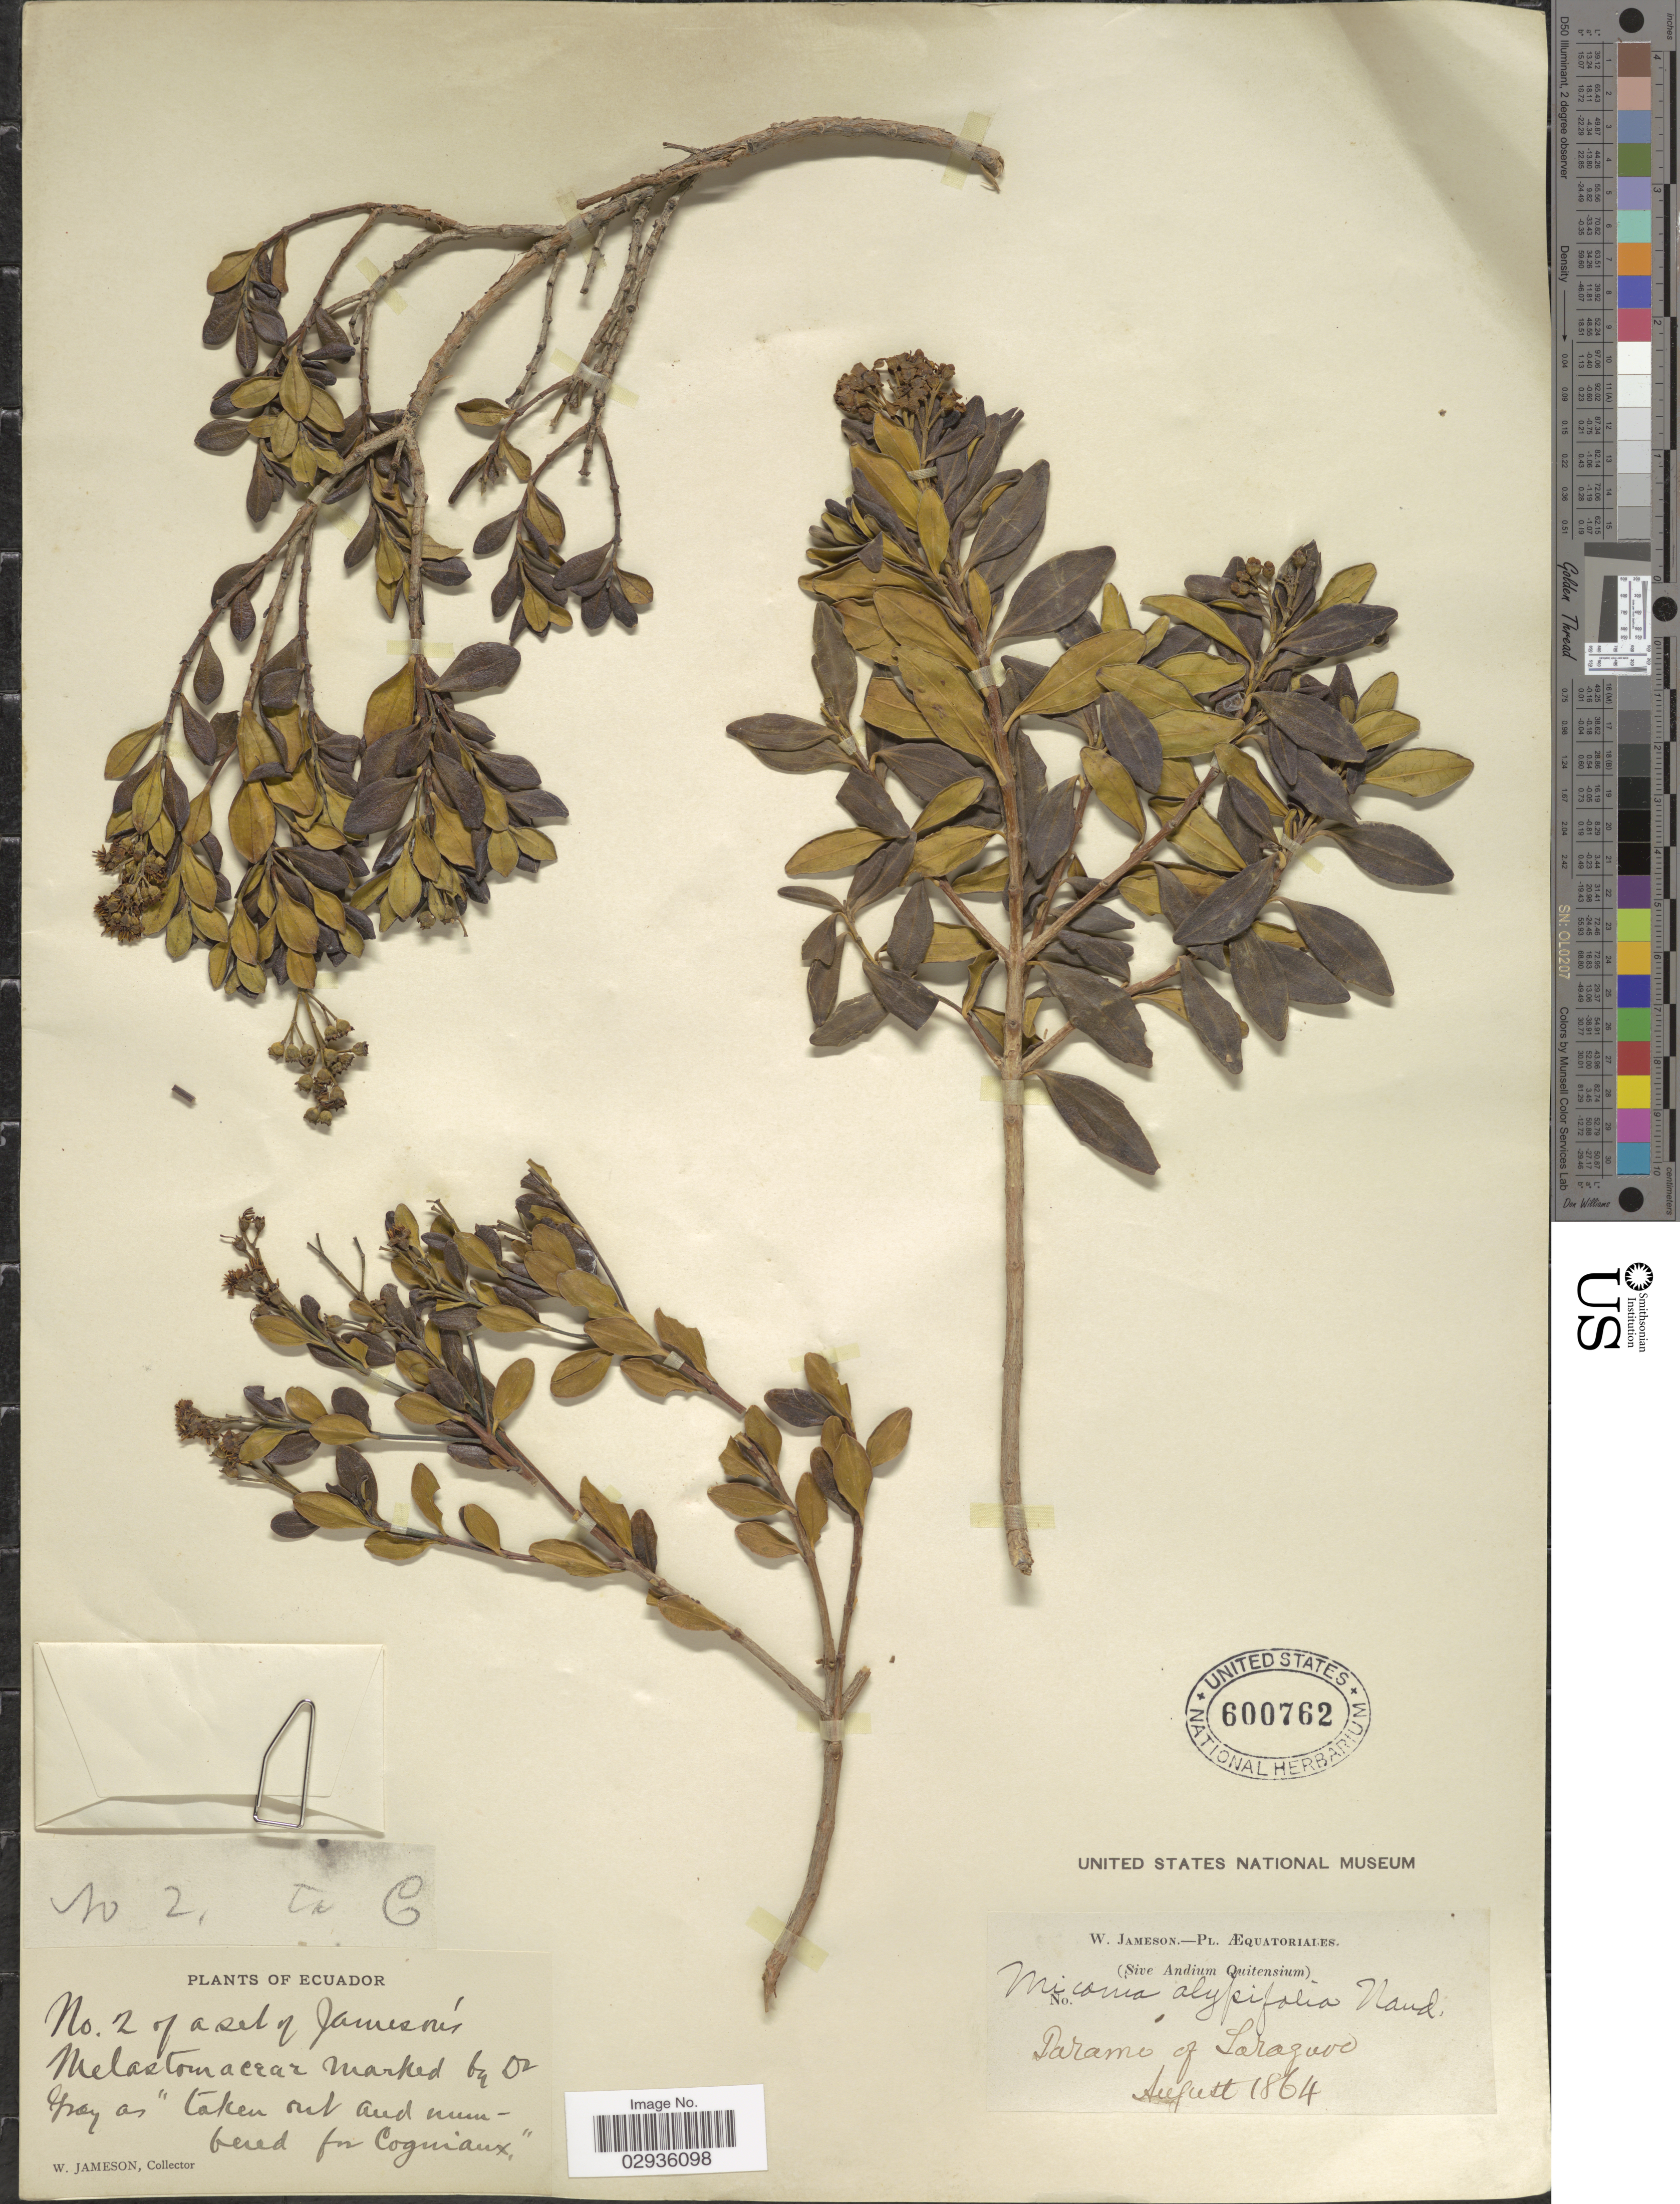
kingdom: Plantae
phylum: Tracheophyta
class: Magnoliopsida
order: Myrtales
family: Melastomataceae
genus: Miconia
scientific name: Miconia alypifolia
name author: Naudin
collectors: W. Jameson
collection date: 1864-08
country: Ecuador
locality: Paramo of Saraguro.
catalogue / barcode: US 600762